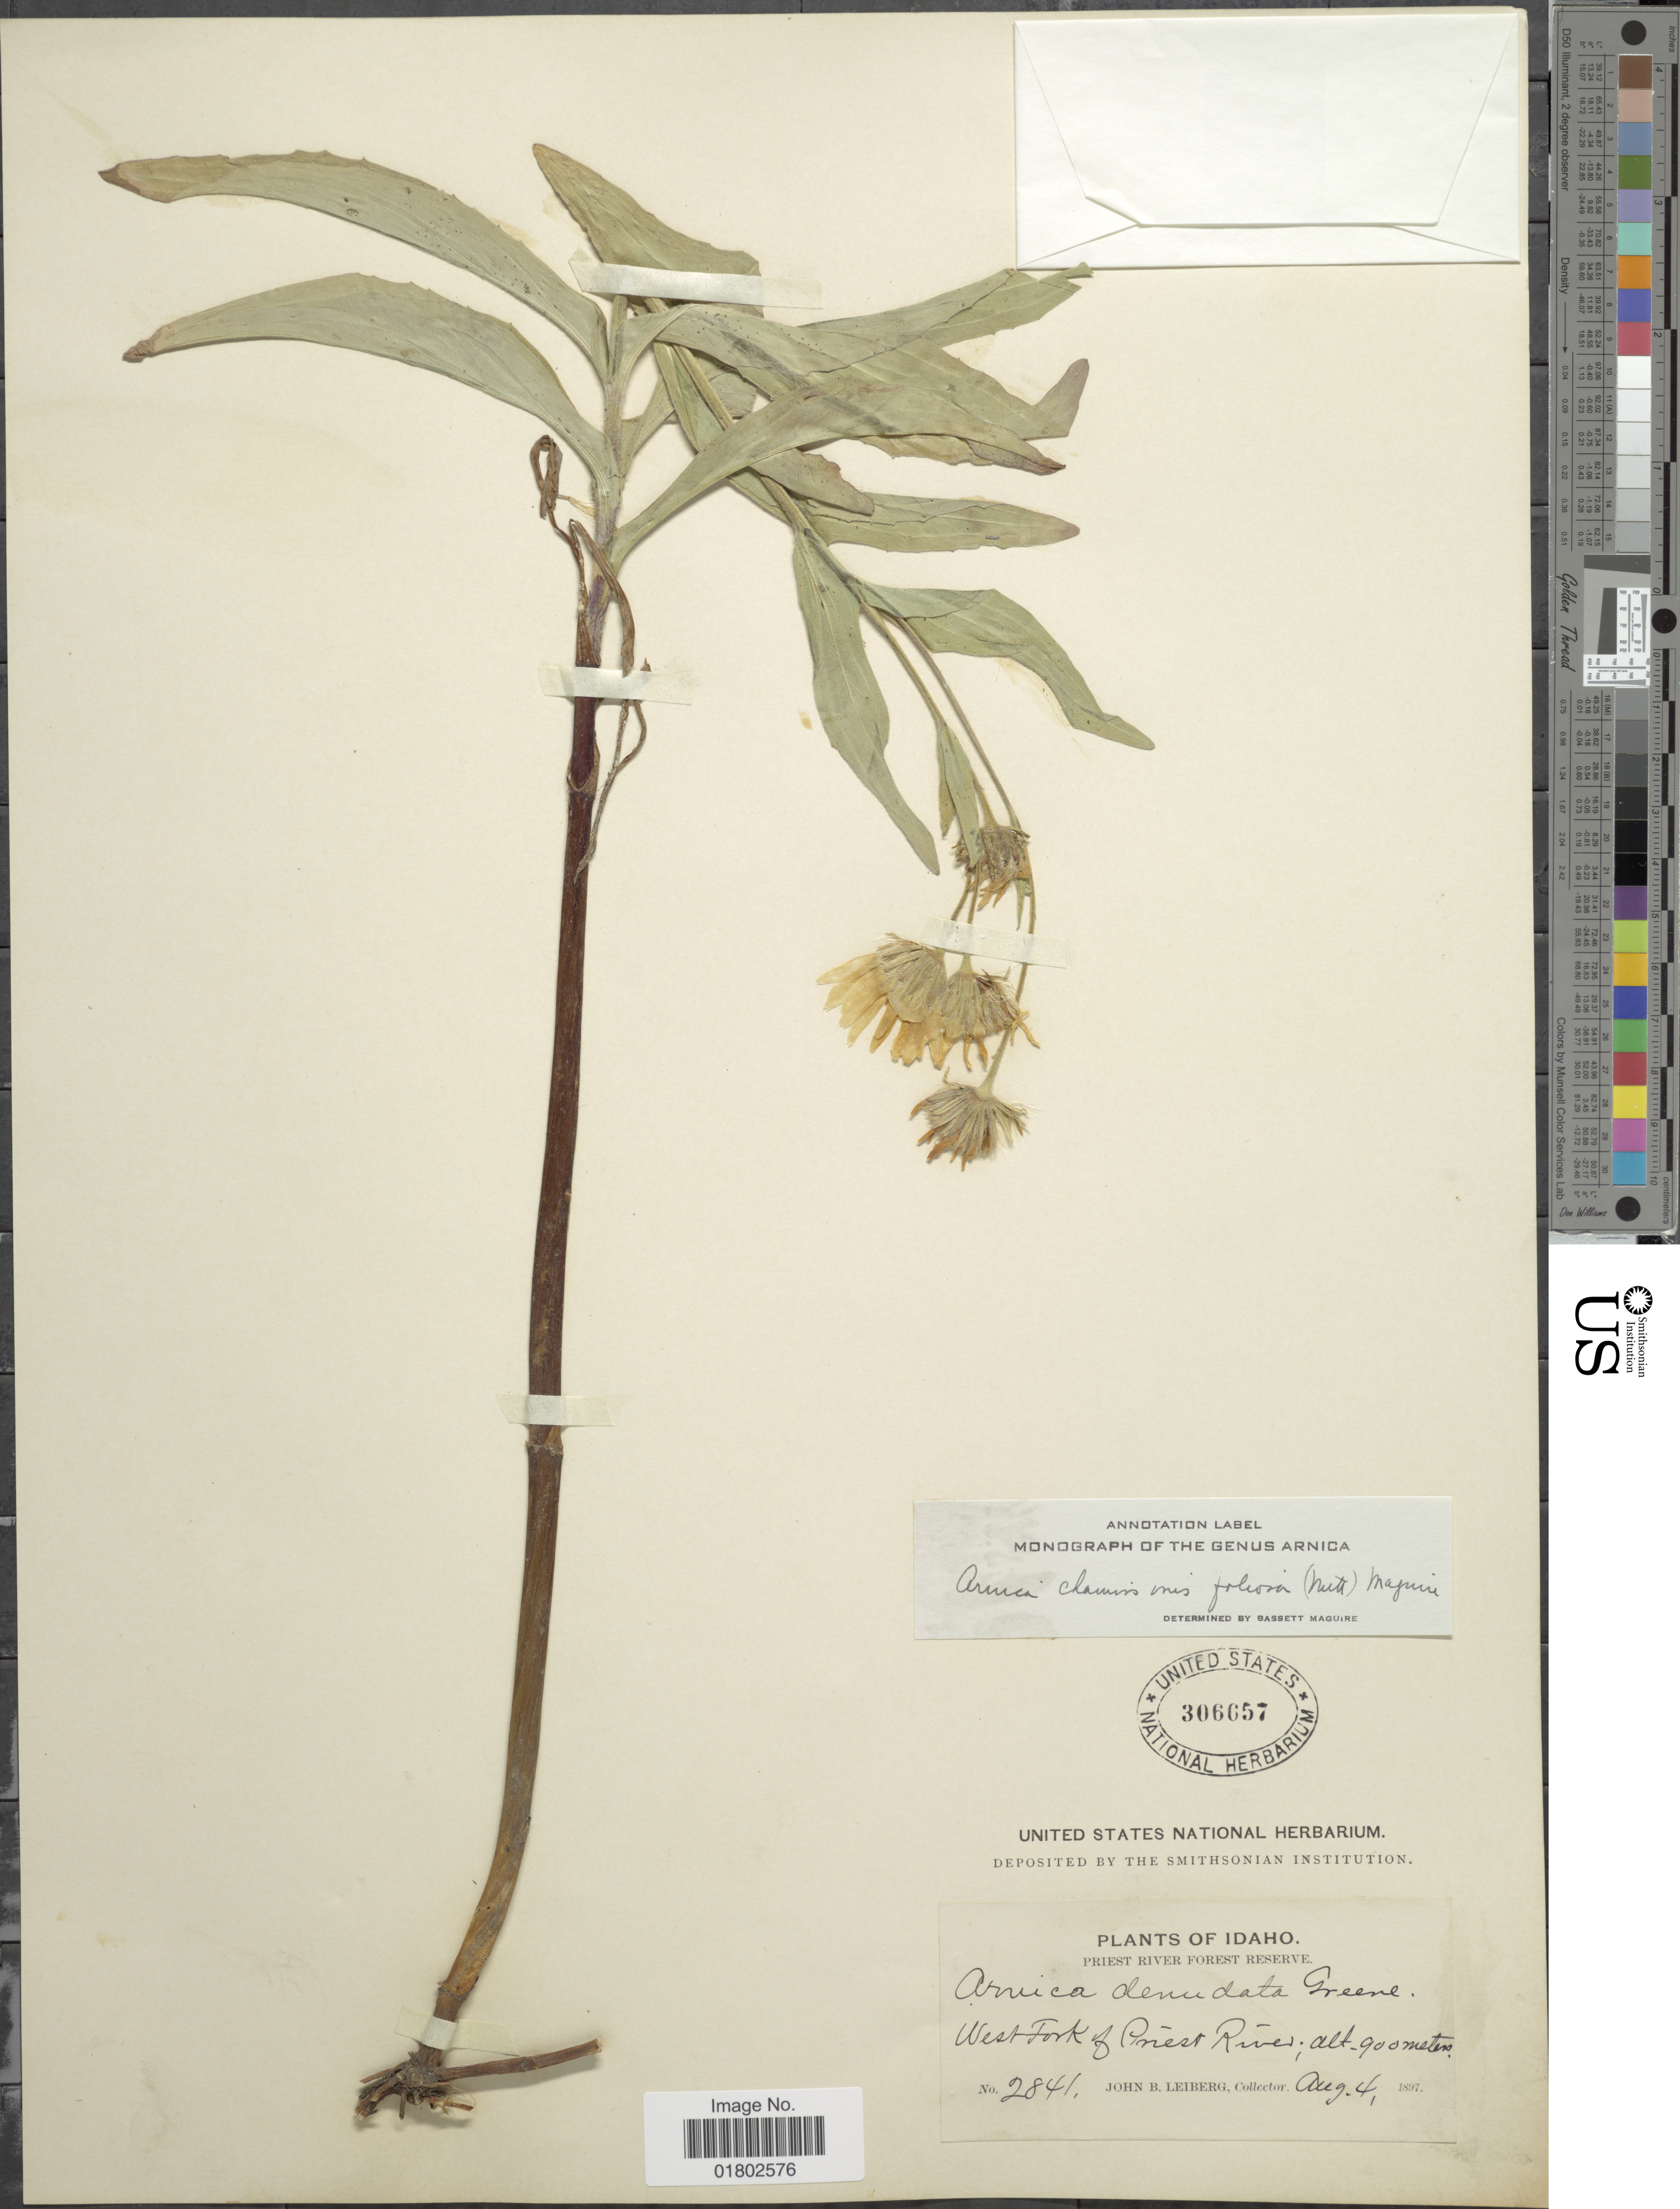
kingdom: Plantae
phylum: Tracheophyta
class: Magnoliopsida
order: Asterales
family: Asteraceae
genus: Arnica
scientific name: Arnica chamissonis subsp. foliosa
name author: (Nutt.) Maguire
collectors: J. B. Leiberg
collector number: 2841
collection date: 1897-08-04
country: United States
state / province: Idaho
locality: Priest River Forest Reserve, West Fork of Priest River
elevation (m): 900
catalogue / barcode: US 306657